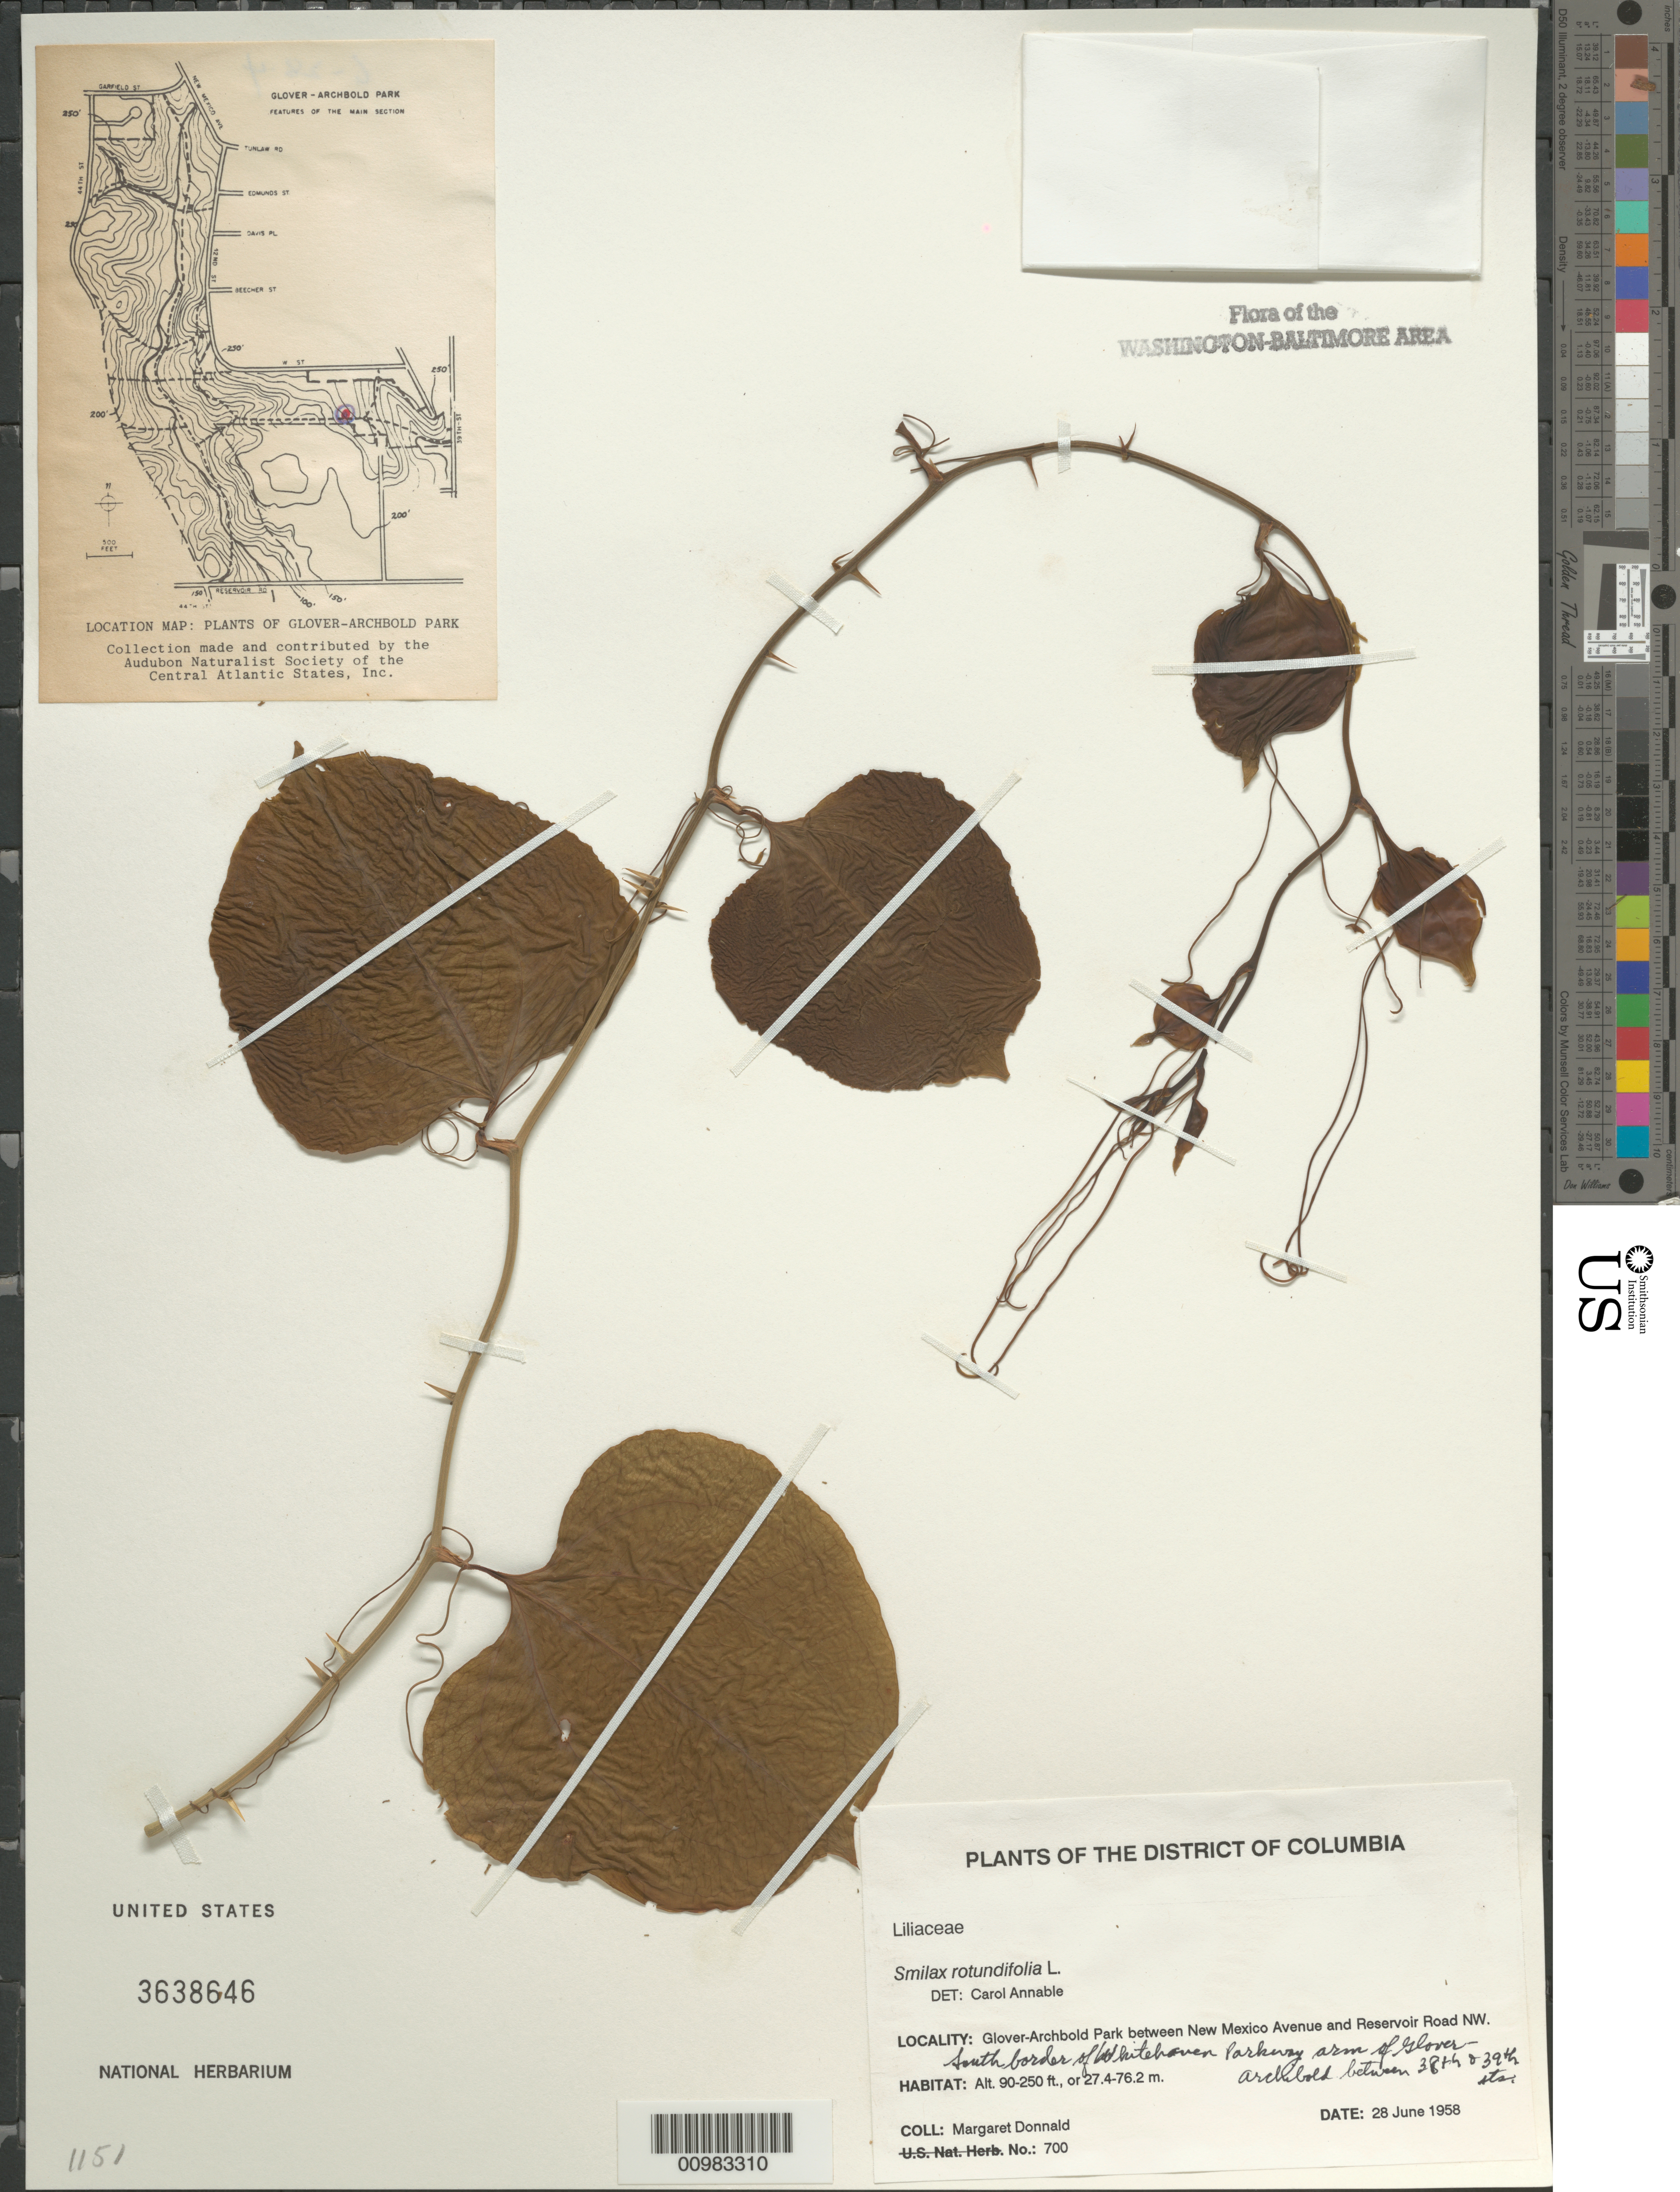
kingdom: Plantae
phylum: Tracheophyta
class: Liliopsida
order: Liliales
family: Smilacaceae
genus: Smilax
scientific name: Smilax rotundifolia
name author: L.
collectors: M. Donnald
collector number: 700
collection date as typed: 28 Jun 1958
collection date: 1958-06-28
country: United States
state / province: District of Columbia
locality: Glover-Archbold Park between New Mexico Avenue and Reservoir Road NW. South border Whitehaven Parkway arm of Glover-Archbold between 38th and 39th Sts.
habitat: park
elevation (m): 27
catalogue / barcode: US 3638646